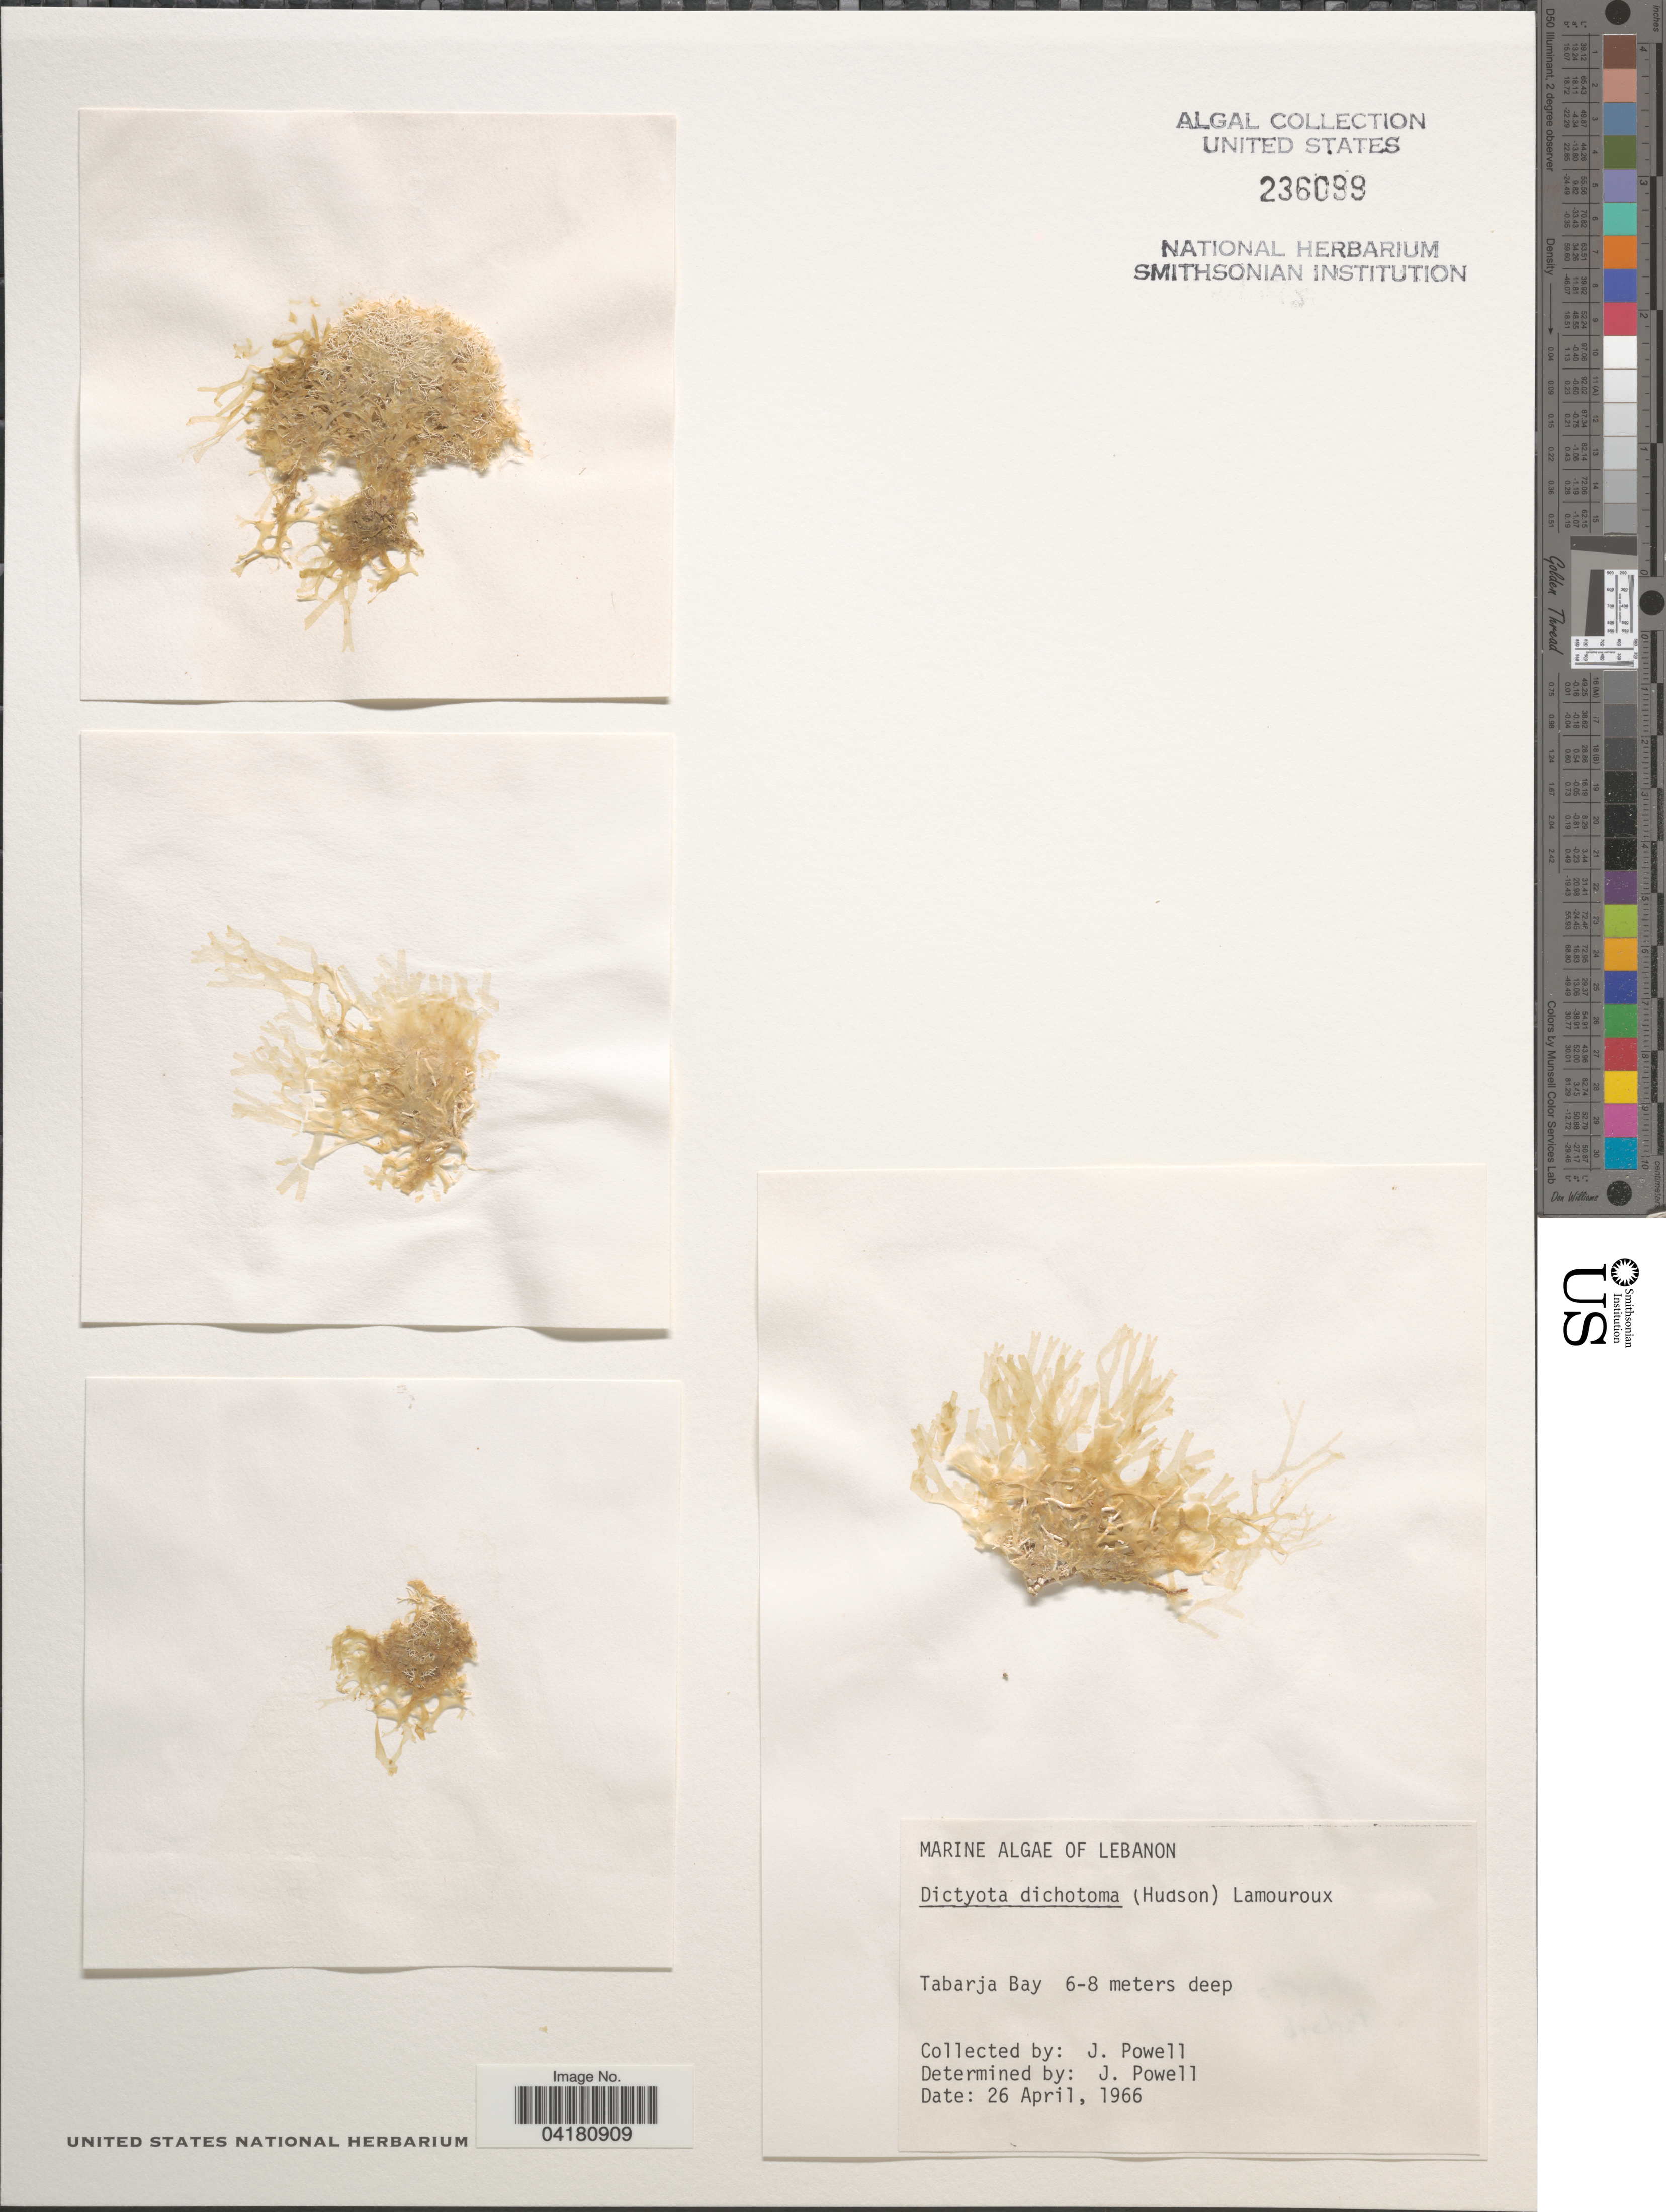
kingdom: Chromista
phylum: Ochrophyta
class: Phaeophyceae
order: Dictyotales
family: Dictyotaceae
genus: Dictyota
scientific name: Dictyota dichotoma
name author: (Huds.) J.V.Lamouroux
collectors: J. Powell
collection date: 1966-04-26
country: Lebanon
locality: Tabarja Bay 6-8 meters deep.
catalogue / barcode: US 236099